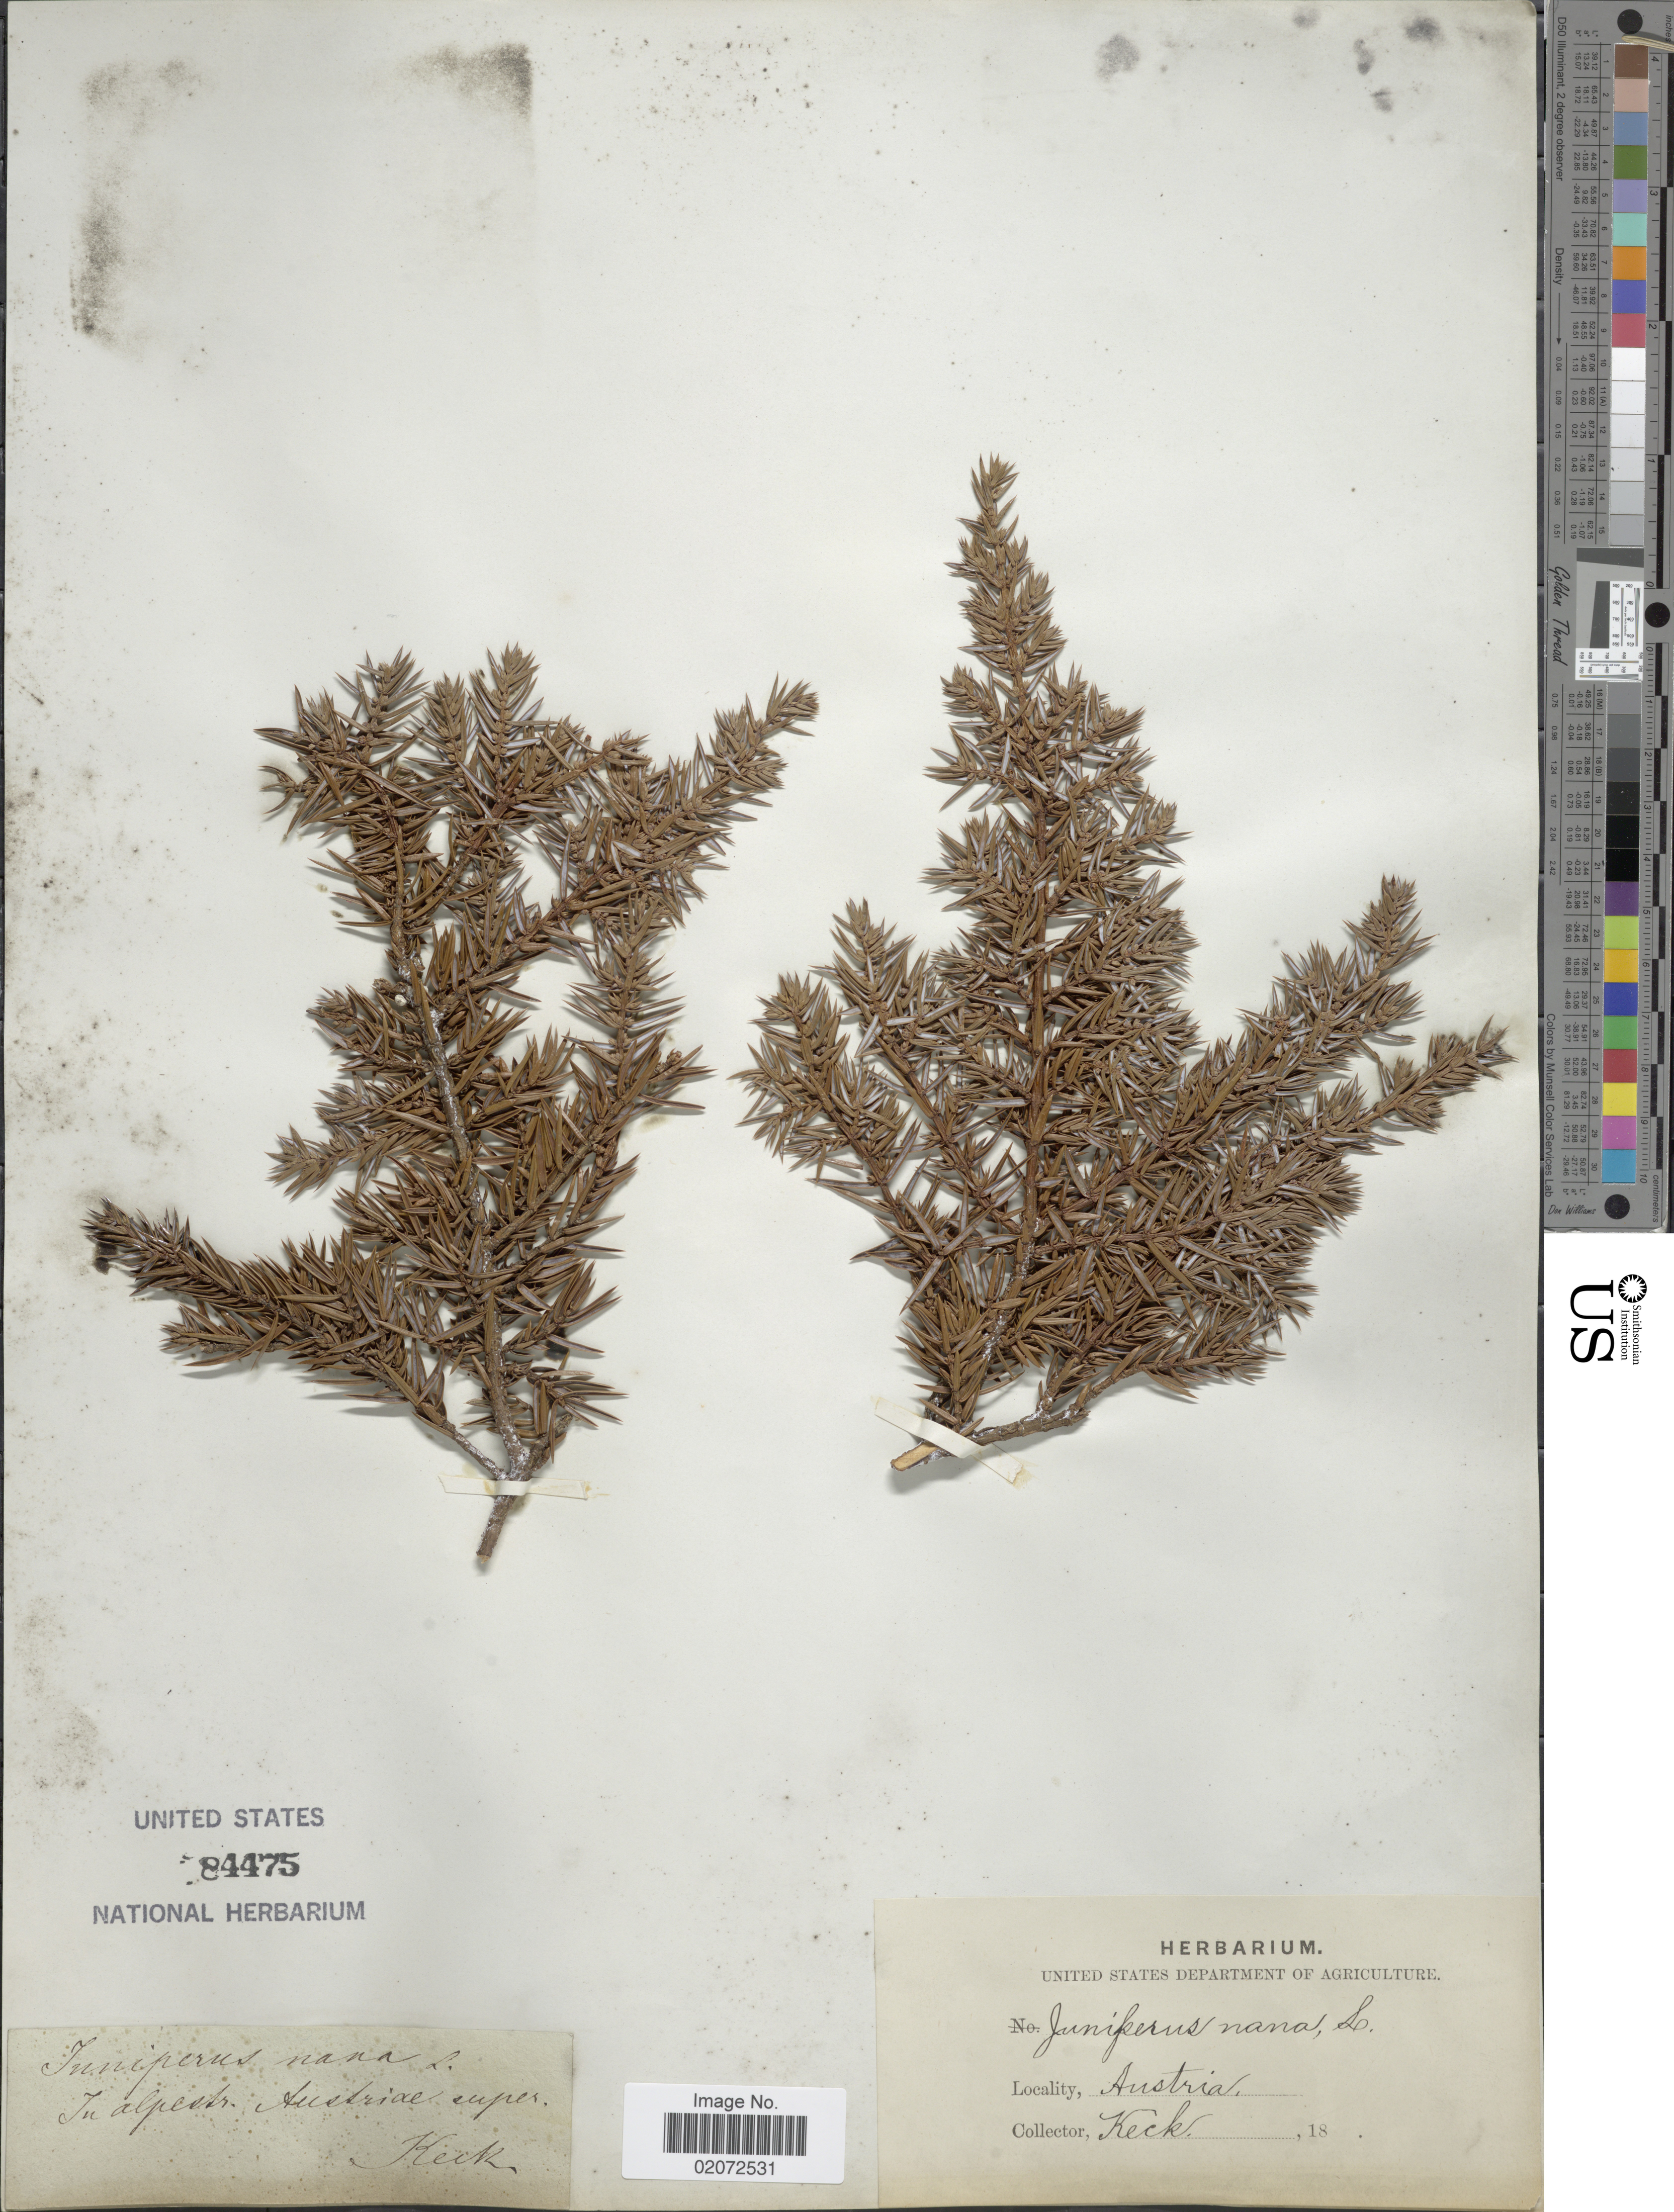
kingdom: Plantae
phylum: Tracheophyta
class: Pinopsida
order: Pinales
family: Cupressaceae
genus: Juniperus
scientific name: Juniperus communis subsp. nana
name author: (Willd.) Syme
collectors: -- Keck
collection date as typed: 18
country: Austria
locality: In alpenstr. Austriae super [interpreted]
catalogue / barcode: US 84475